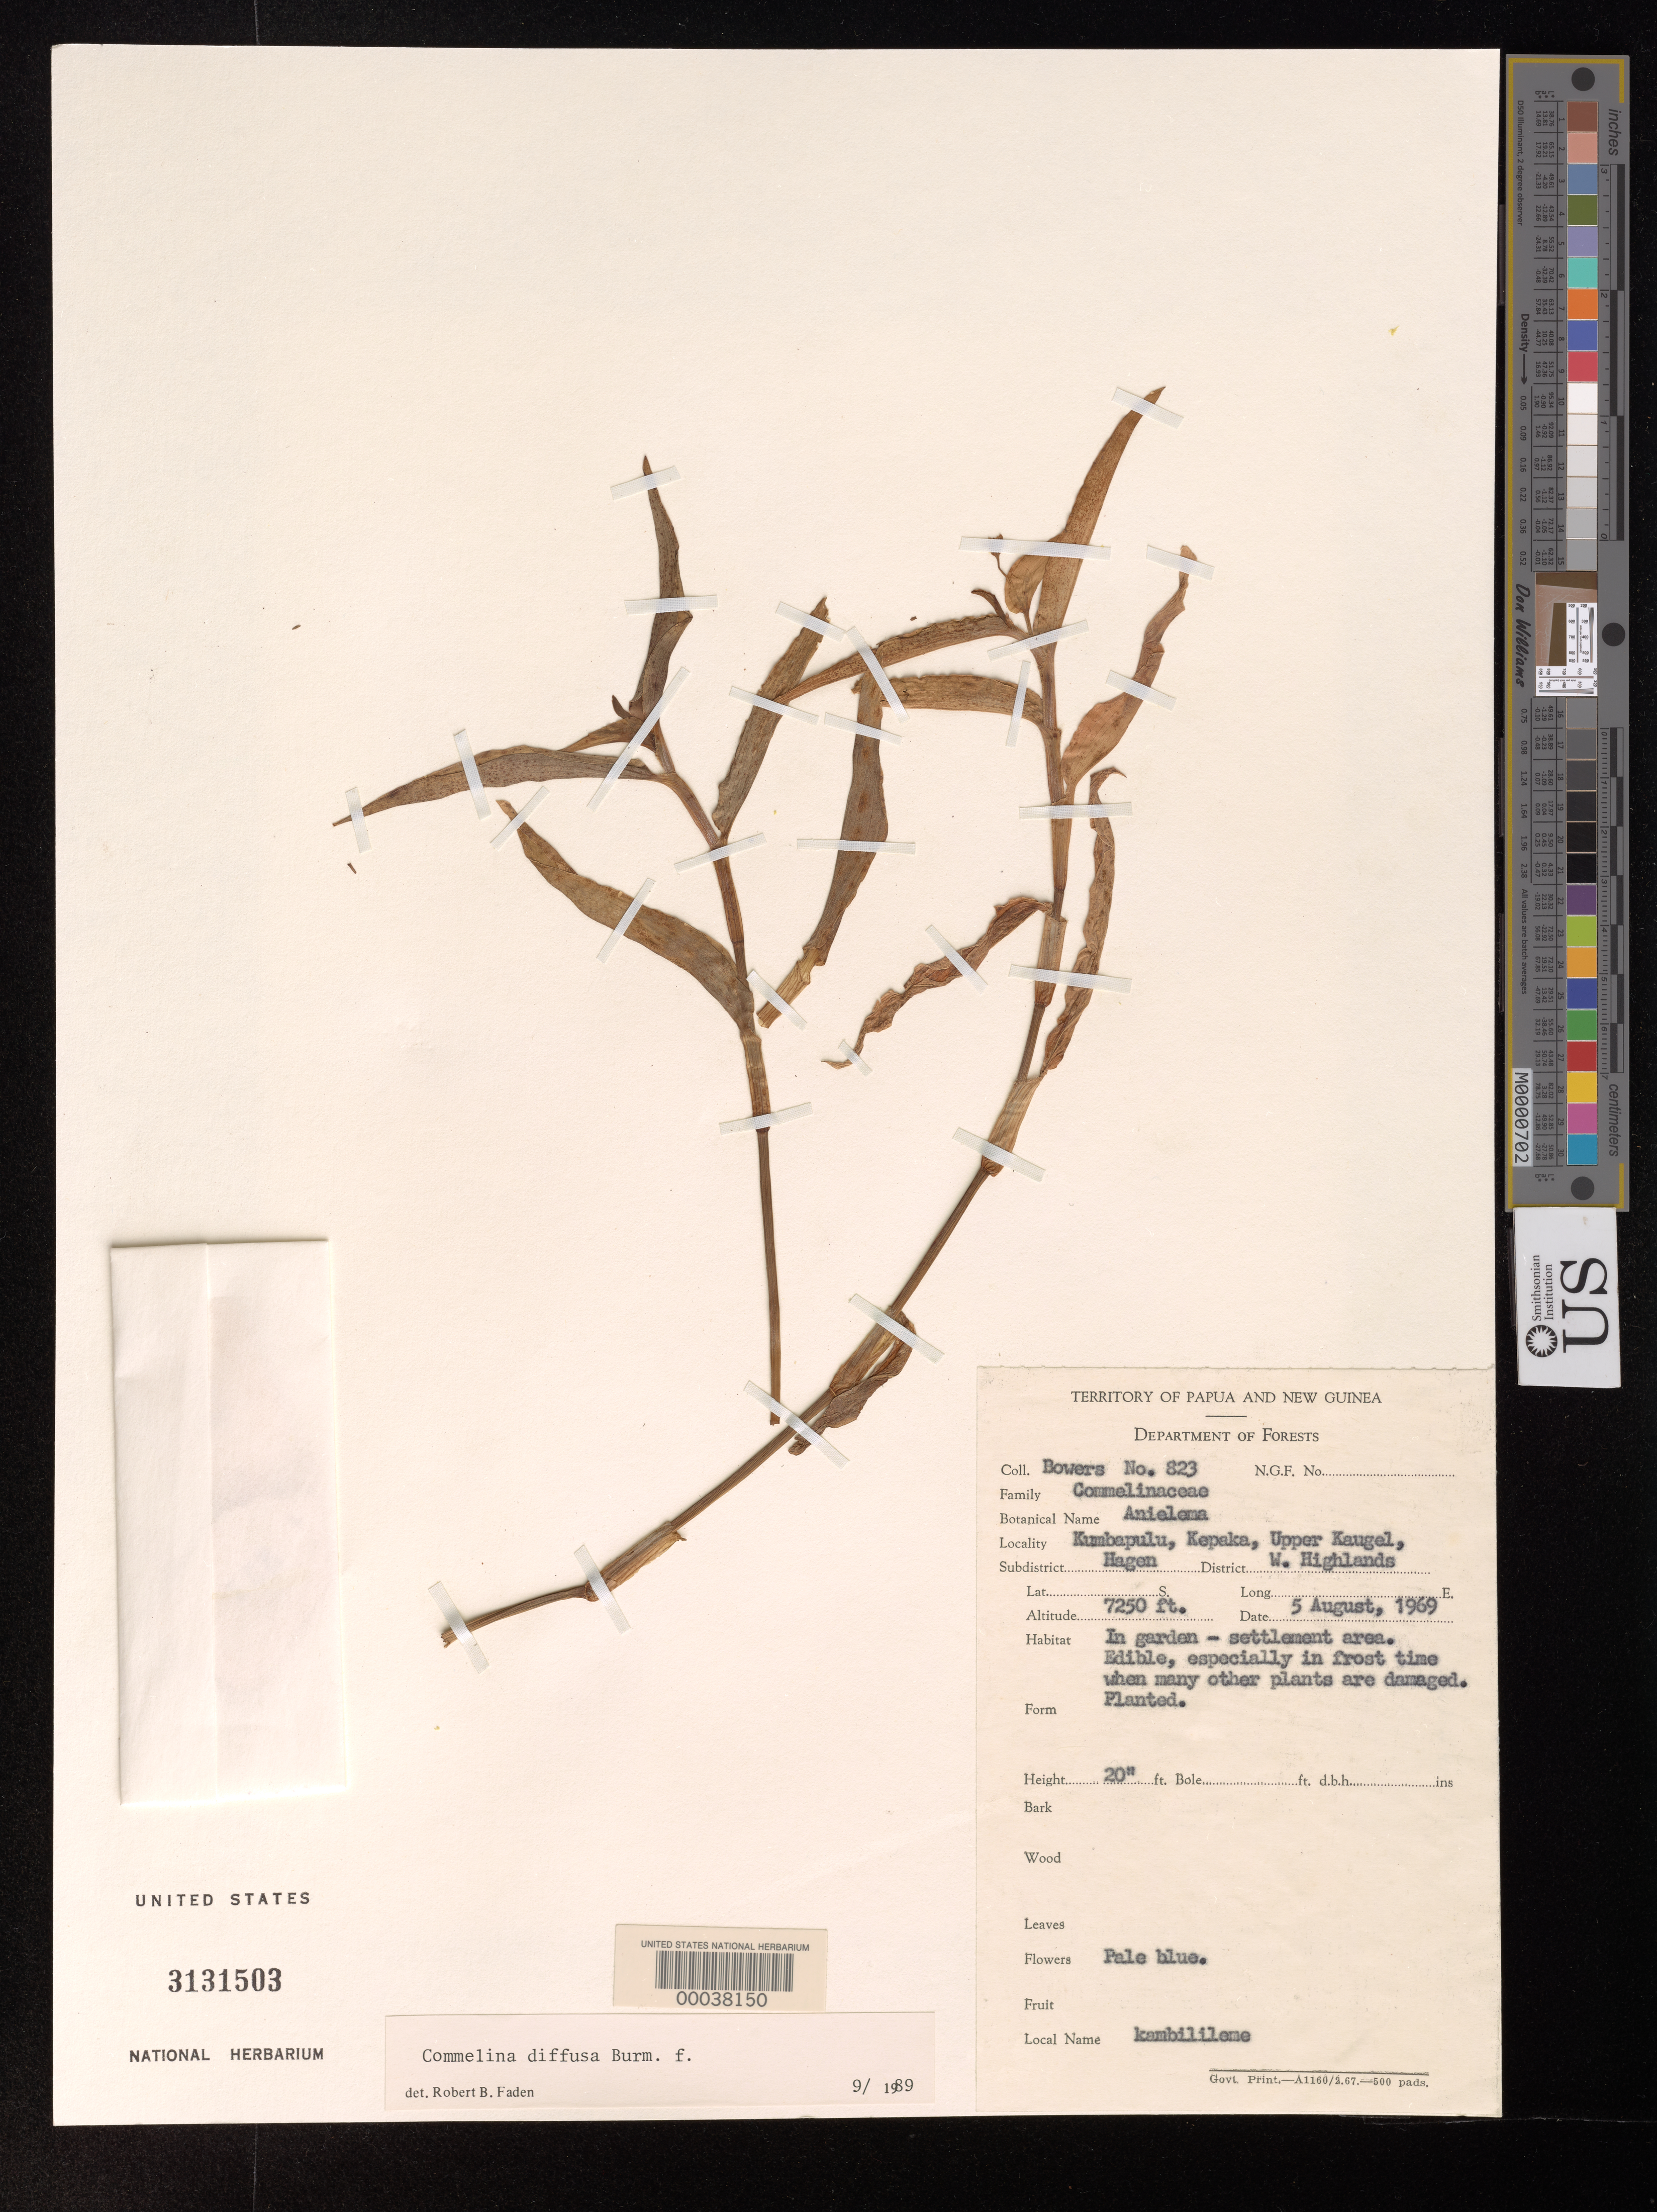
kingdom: Plantae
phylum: Tracheophyta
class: Liliopsida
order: Commelinales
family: Commelinaceae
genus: Commelina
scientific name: Commelina diffusa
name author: Burm. f.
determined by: Faden, Robert B., (US), Smithsonian Institution - National Museum of Natural History (UNITED STATES)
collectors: -. Bowers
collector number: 823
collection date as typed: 05 Aug 1969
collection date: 1969-08-05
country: Papua New Guinea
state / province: Western Highlands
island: New Guinea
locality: Kumbapulu, kepaka, upper kaugel, w. highlands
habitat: Planted in green veg gardens and house yard gardens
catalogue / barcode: US 3131503